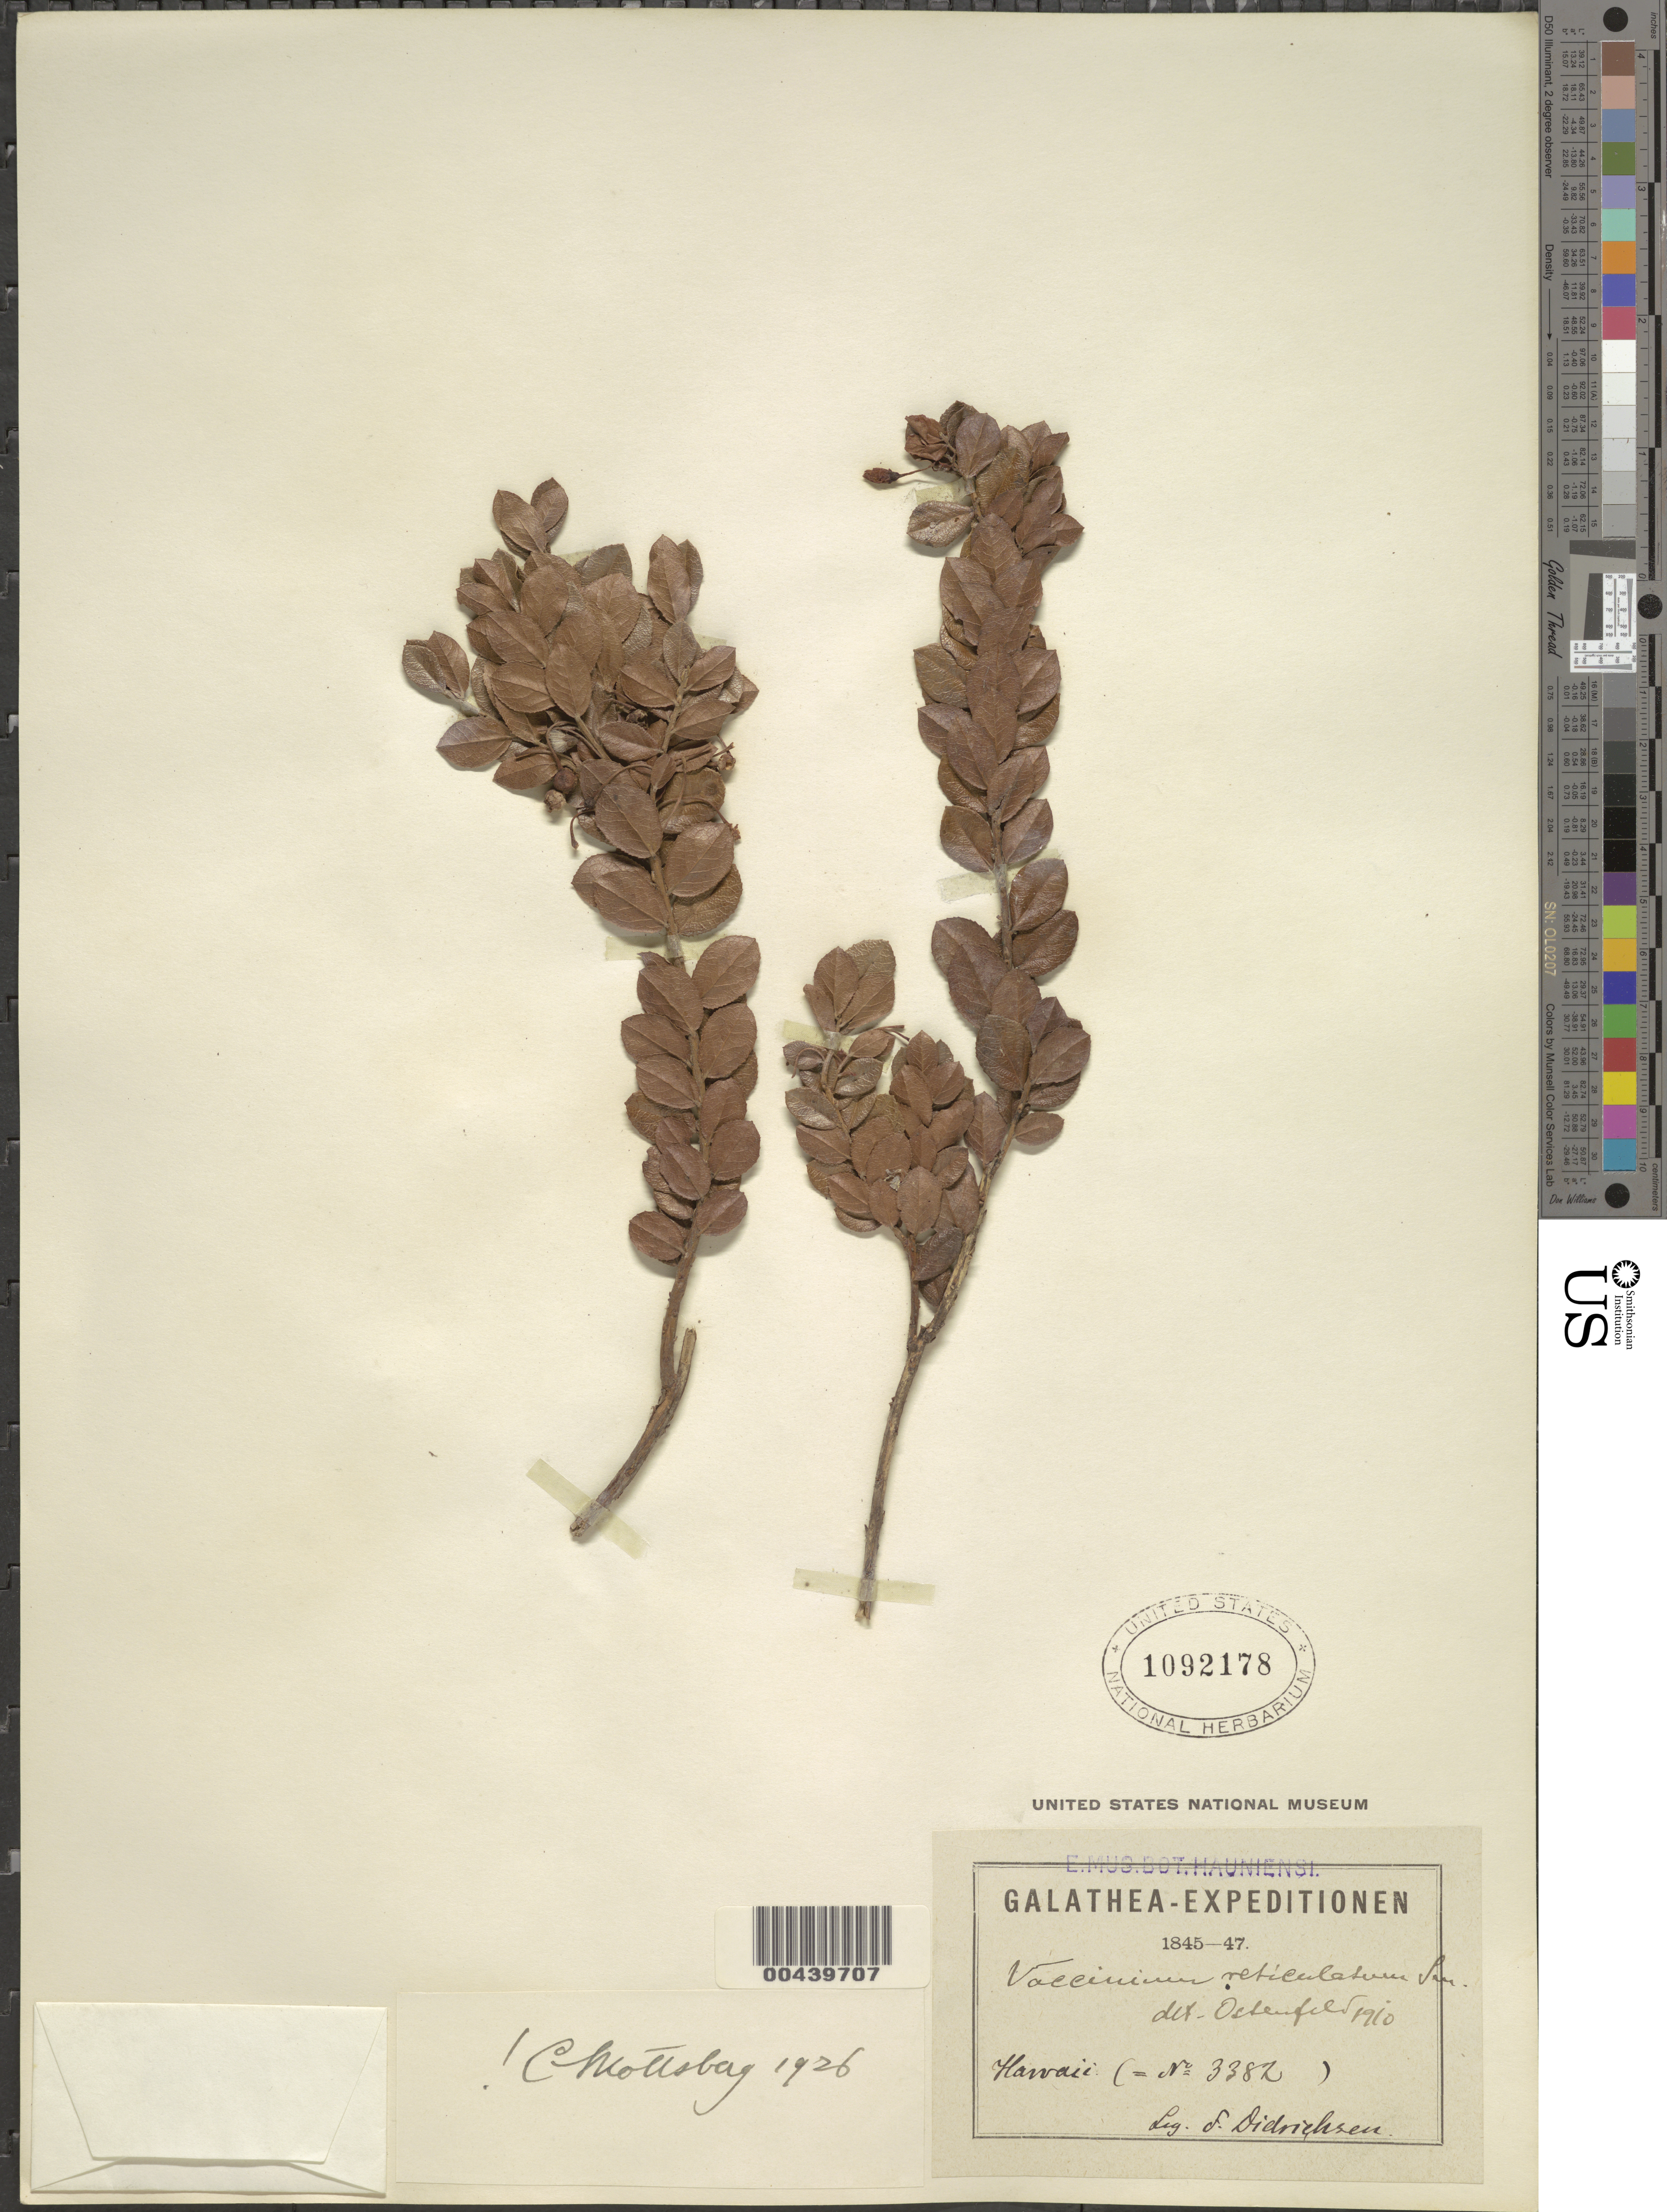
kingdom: Plantae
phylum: Tracheophyta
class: Magnoliopsida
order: Ericales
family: Ericaceae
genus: Vaccinium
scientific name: Vaccinium reticulatum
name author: Sm.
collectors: D. Didrichsen & Galathea Expedition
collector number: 3382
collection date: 1845/1847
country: United States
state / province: Hawaii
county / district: Hawaii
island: Hawaii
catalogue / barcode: US 1092178